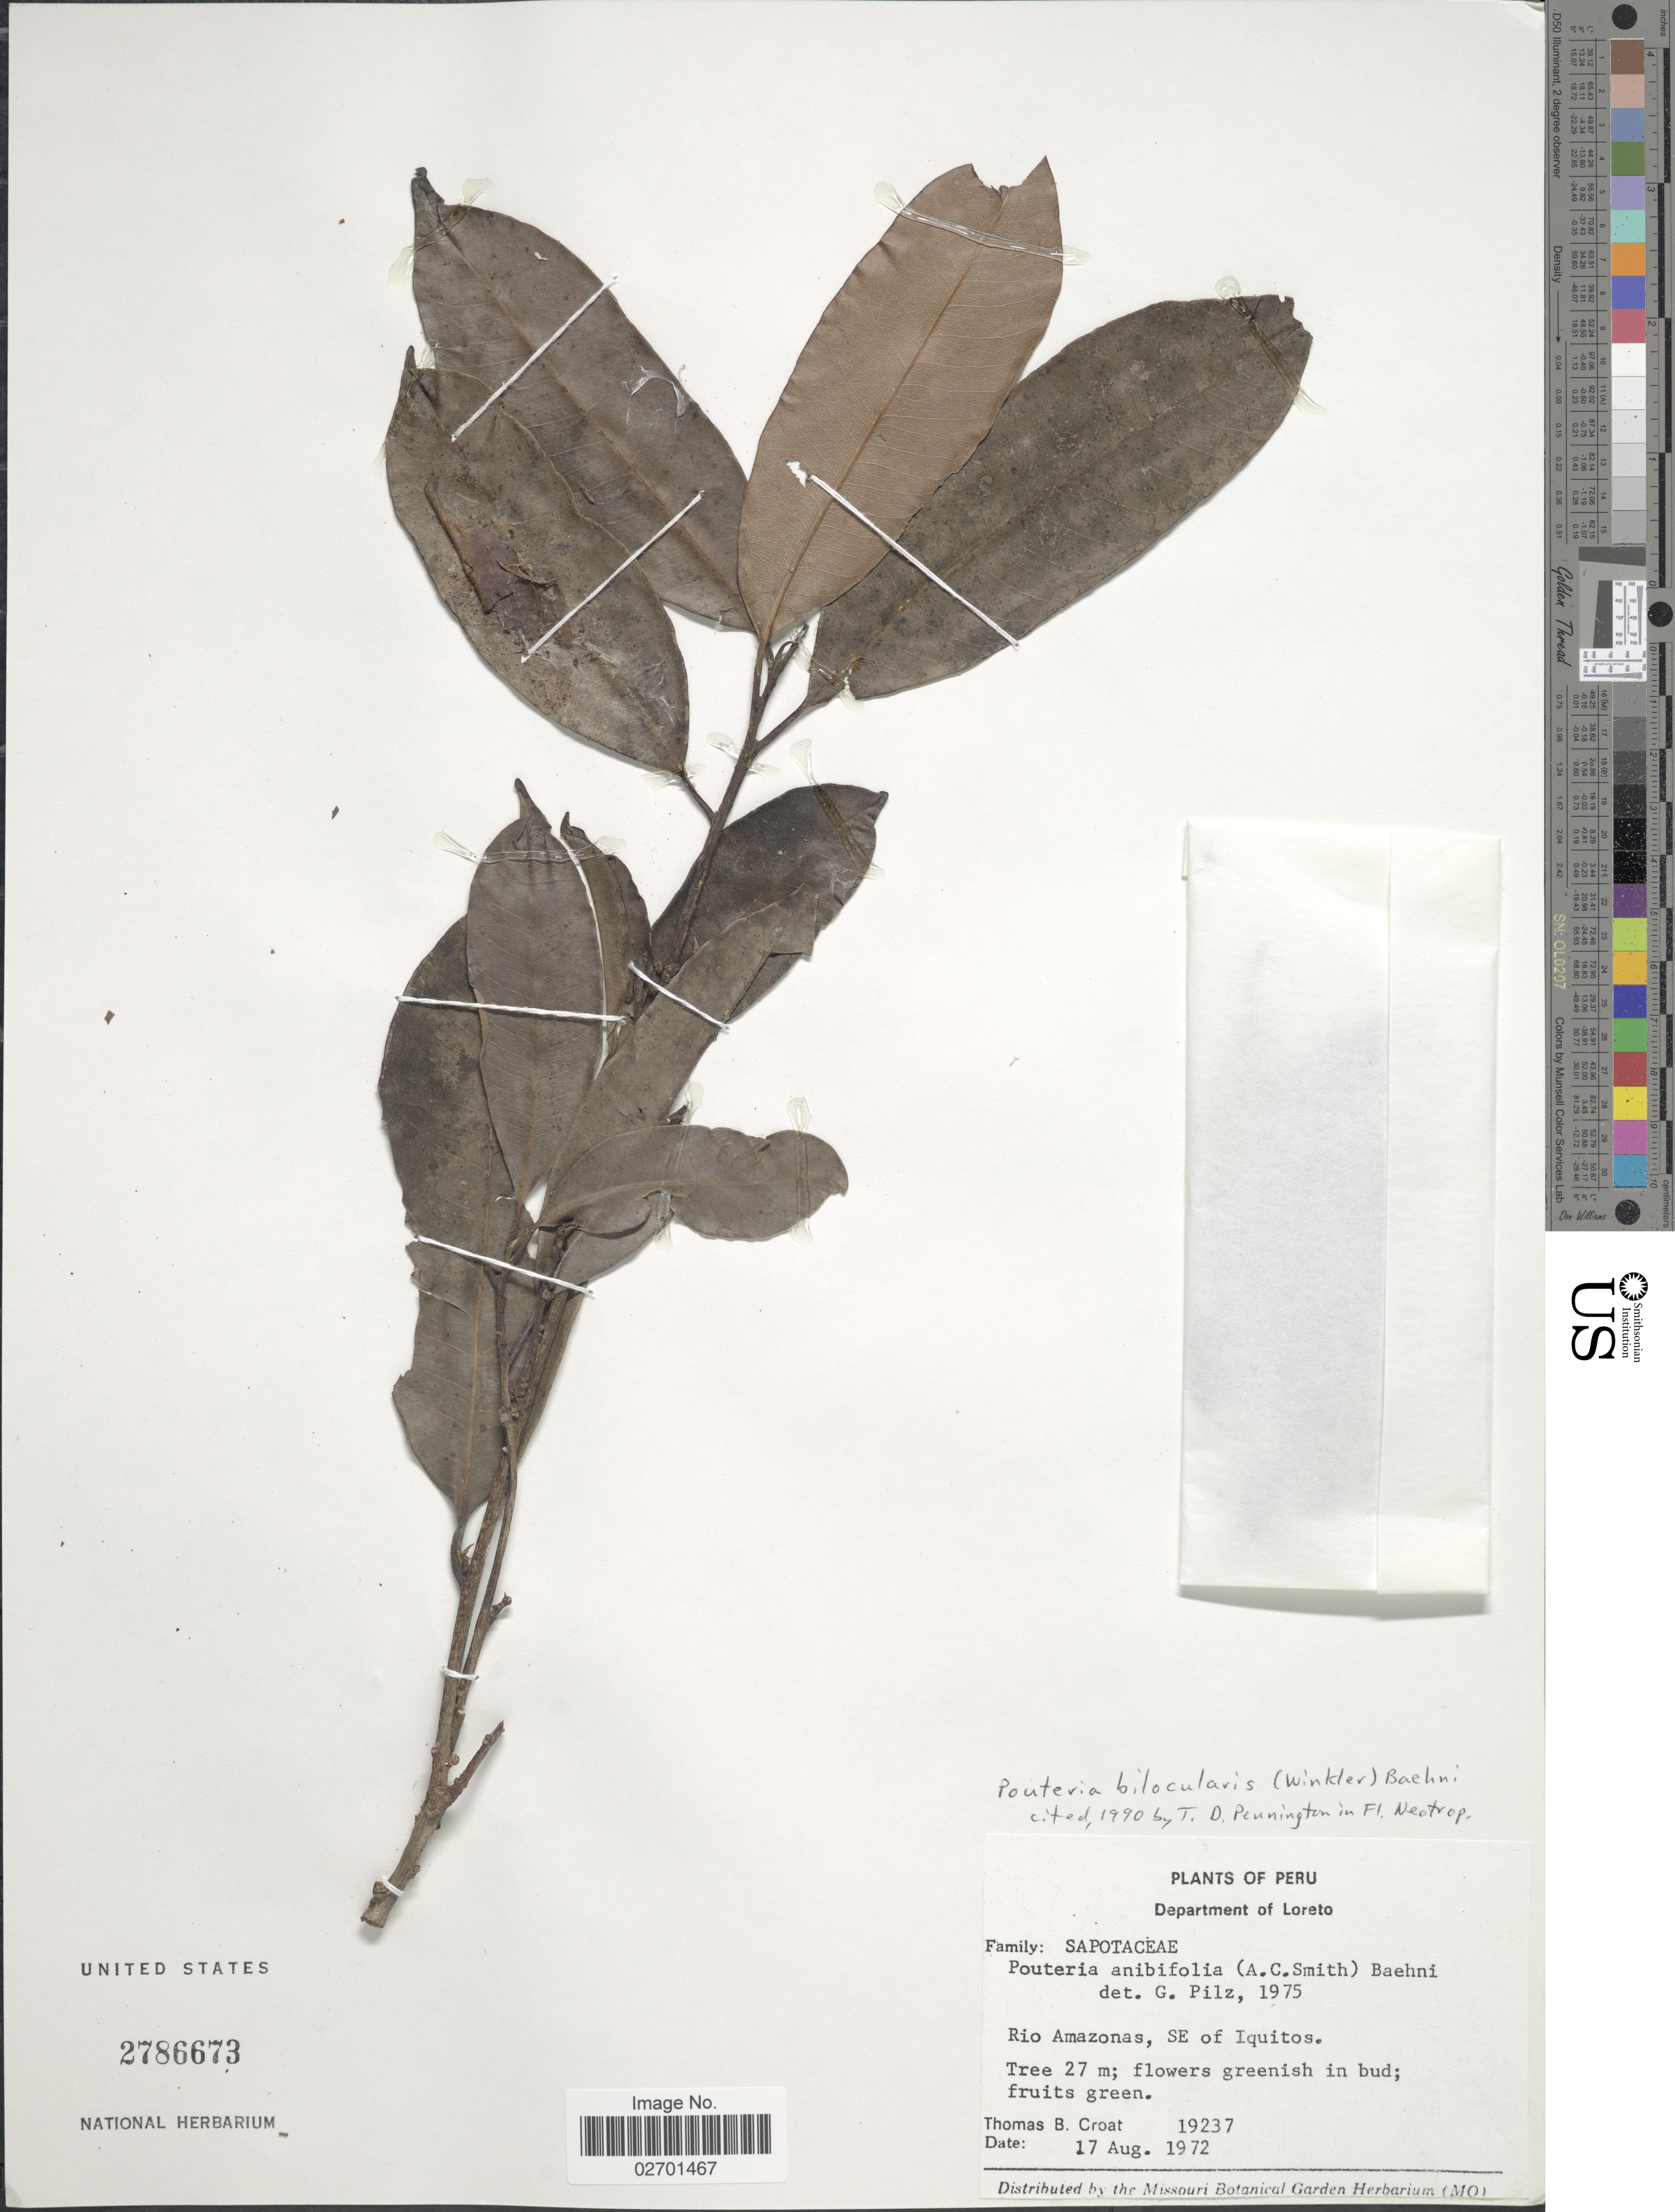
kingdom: Plantae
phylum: Tracheophyta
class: Magnoliopsida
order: Ericales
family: Sapotaceae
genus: Pouteria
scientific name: Pouteria bilocularis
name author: (H.J.P. Winkl.) Baehni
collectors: T. B. Croat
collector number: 19237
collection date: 1972-08-17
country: Peru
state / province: Loreto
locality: Rio Amazonas, SE of Iquitos.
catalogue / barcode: US 2786673